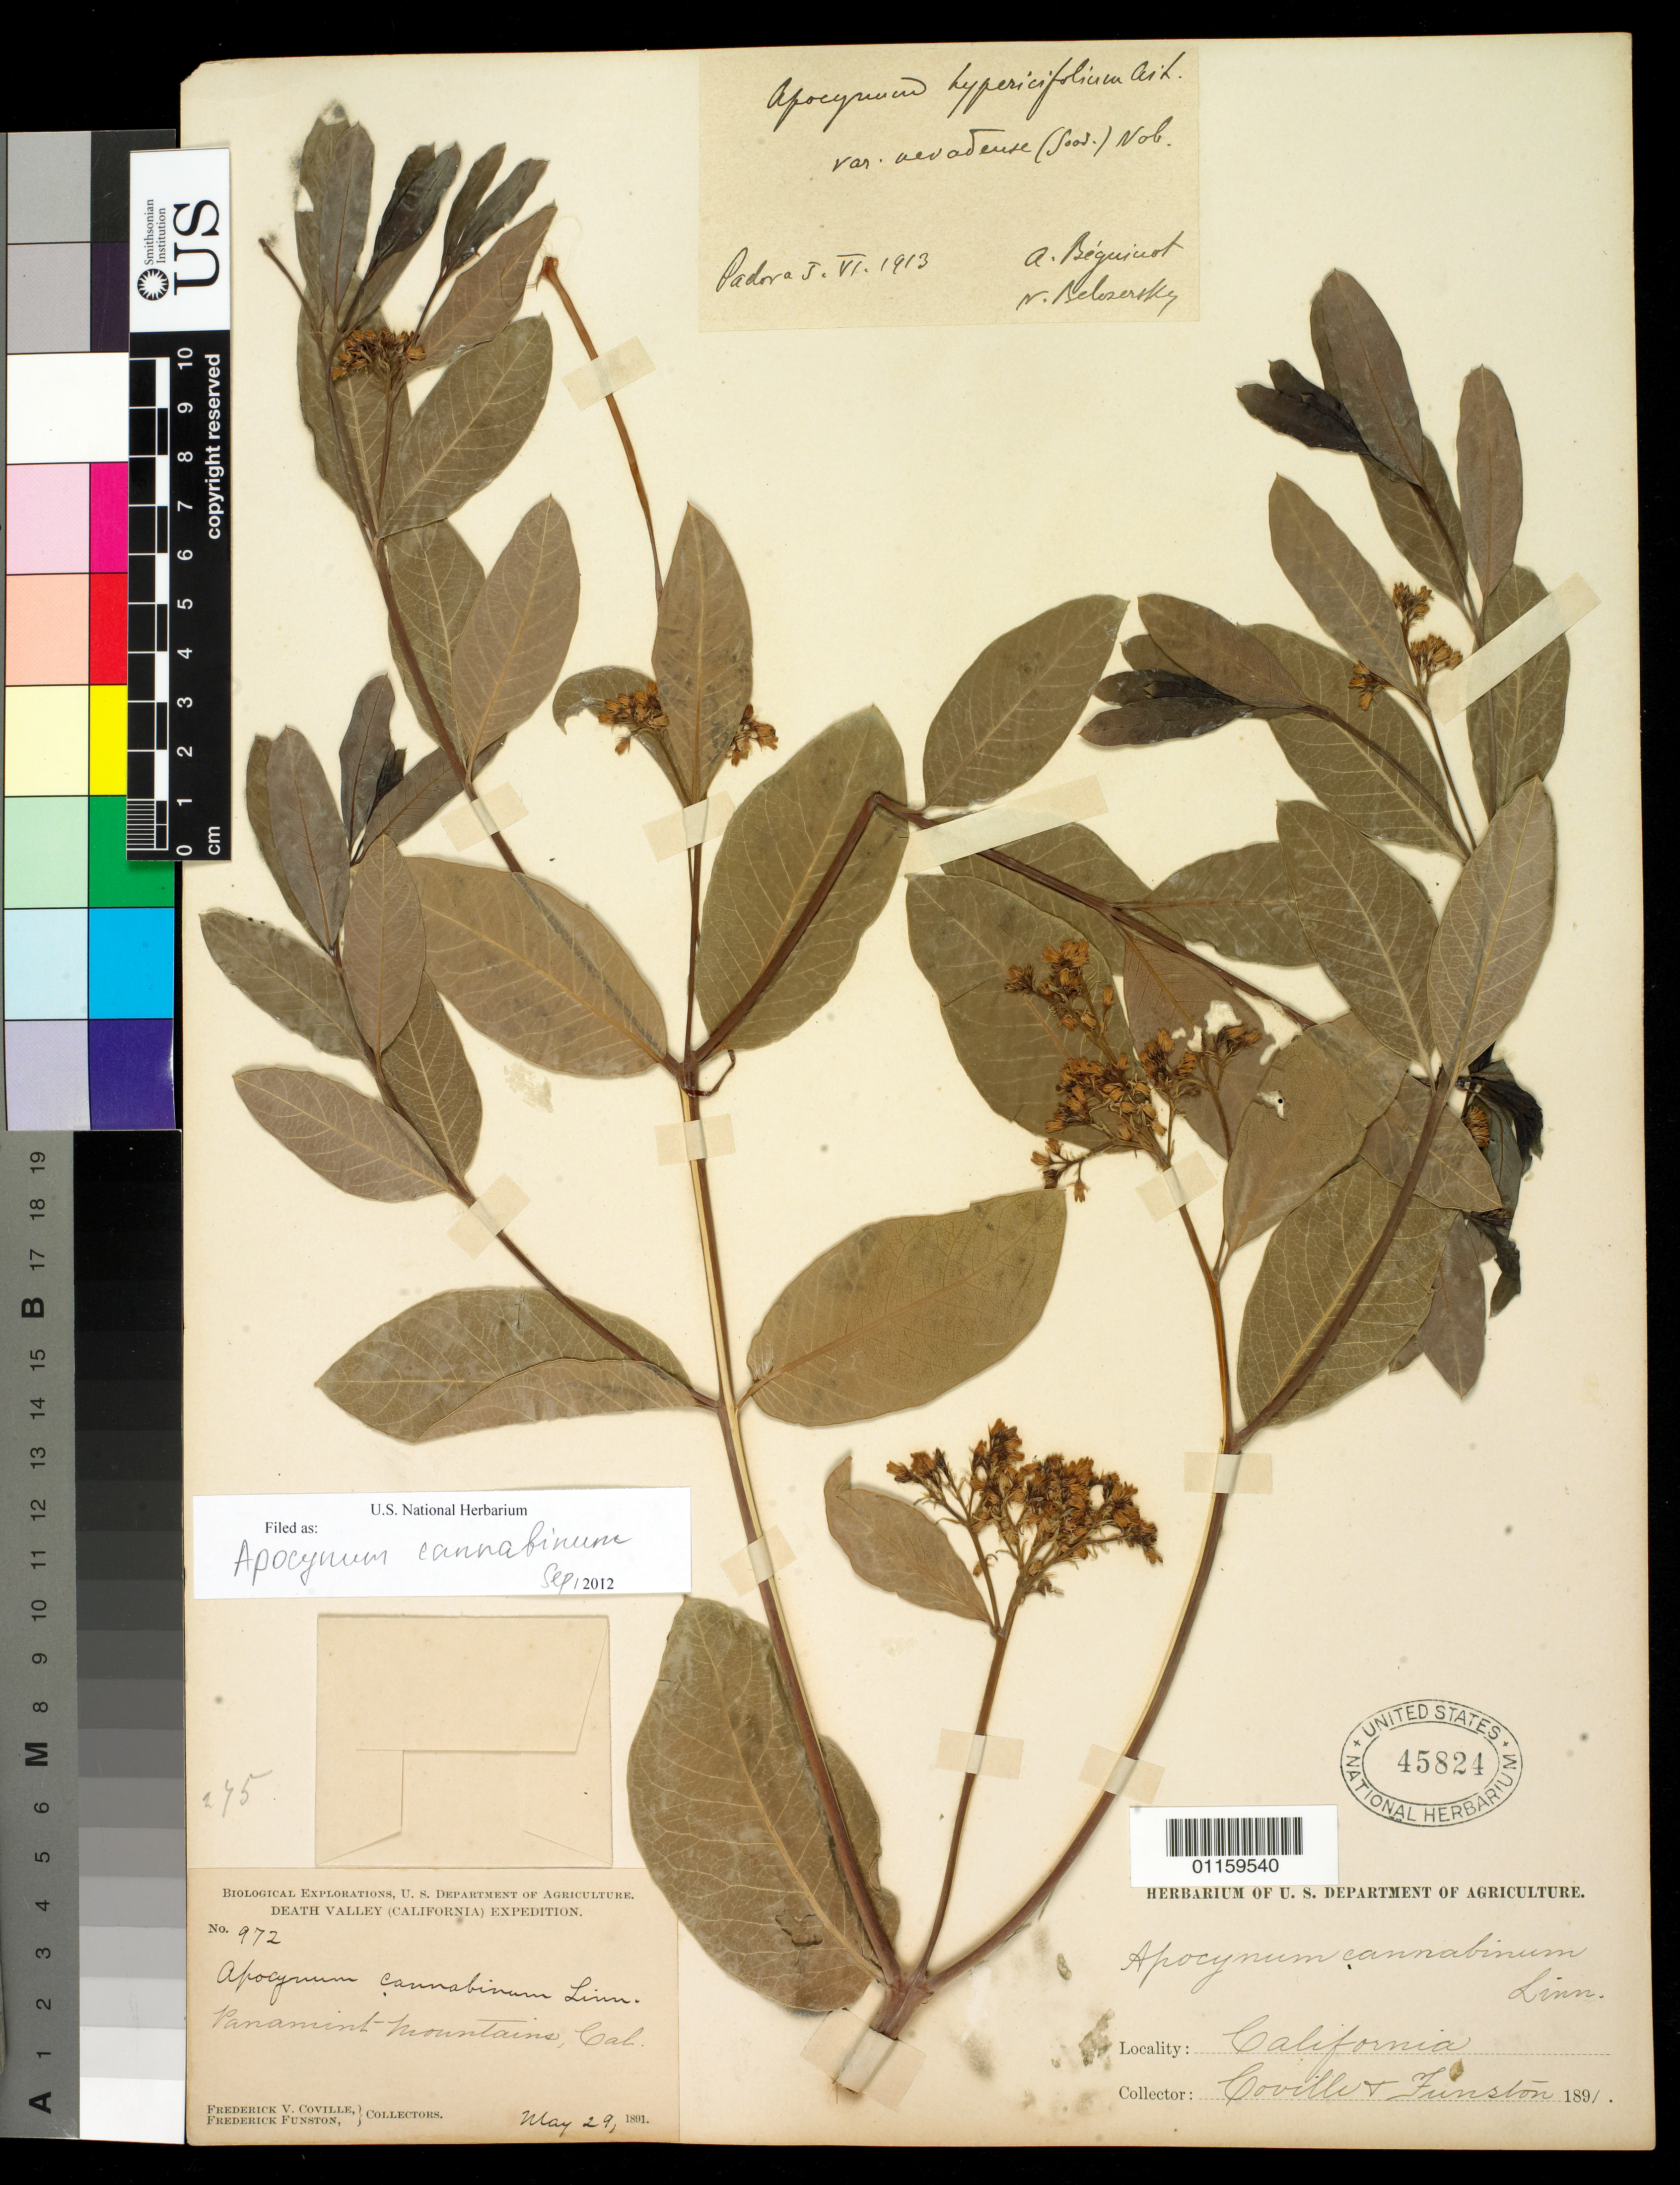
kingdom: Plantae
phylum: Tracheophyta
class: Magnoliopsida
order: Gentianales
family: Apocynaceae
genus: Apocynum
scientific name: Apocynum cannabinum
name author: L.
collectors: F. V. Coville & F. Funston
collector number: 972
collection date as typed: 29 May 1891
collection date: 1891-05-29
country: United States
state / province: California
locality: Panamint Mts.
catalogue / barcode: US 45824